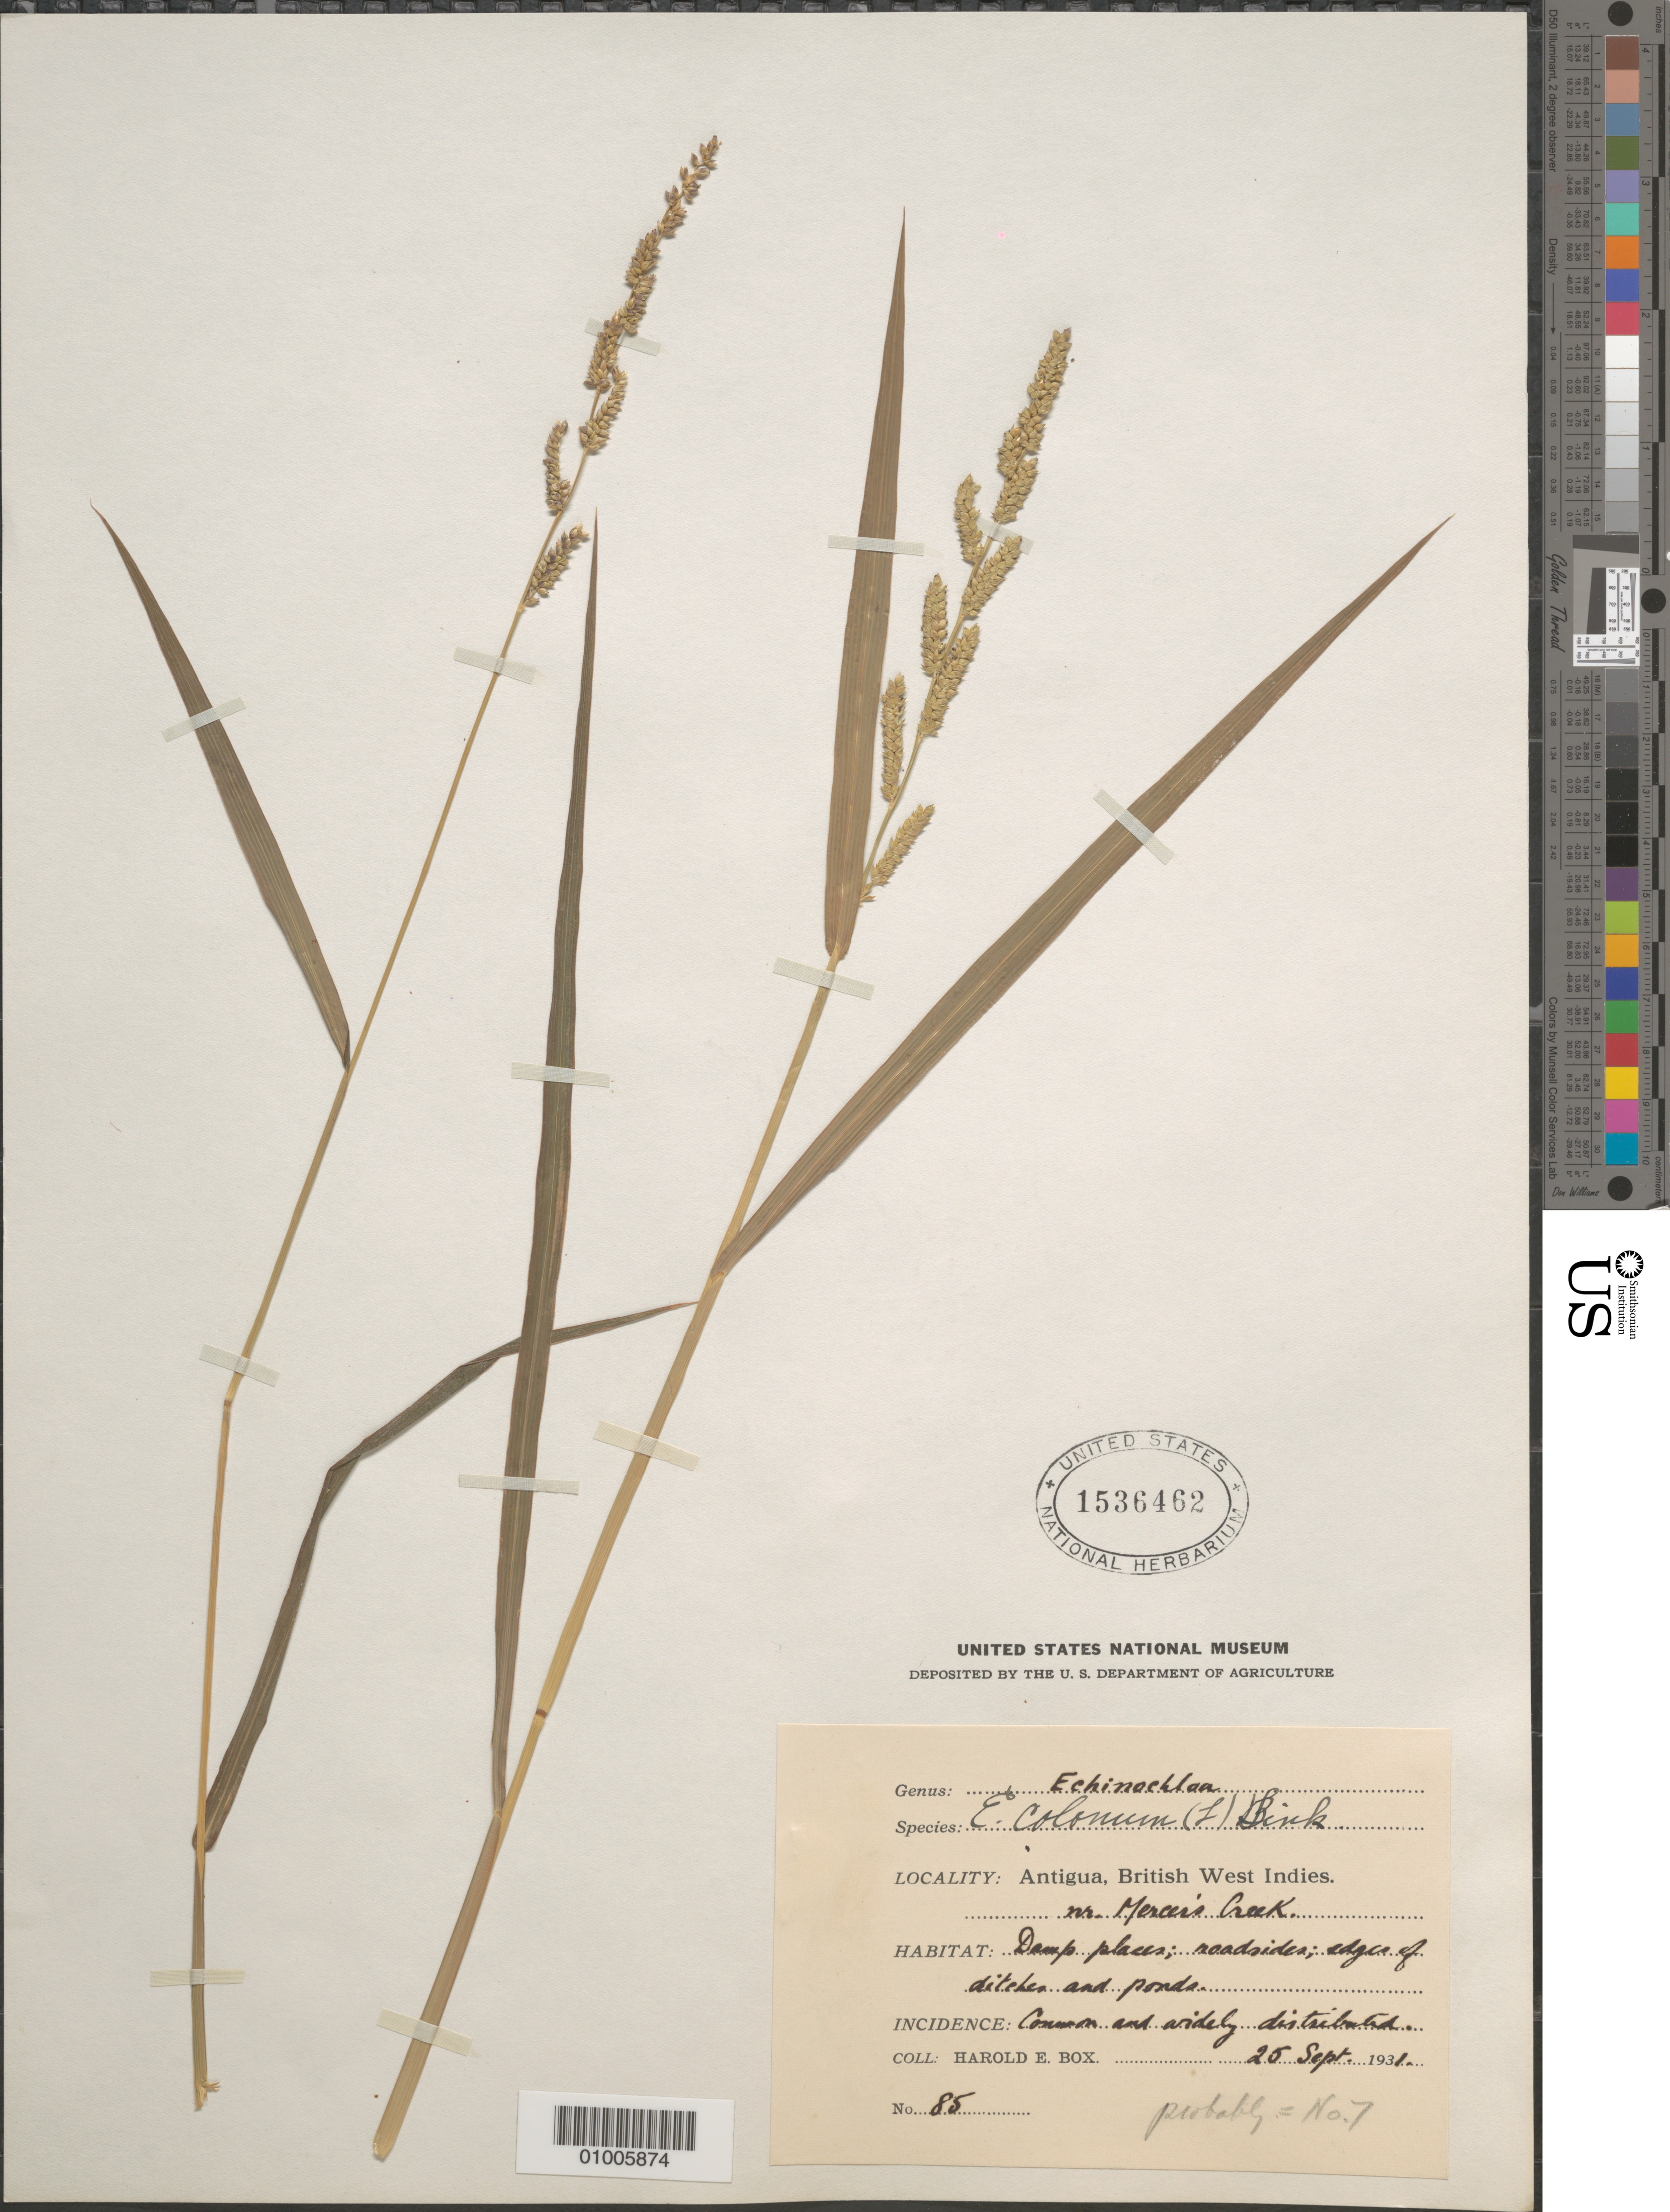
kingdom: Plantae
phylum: Tracheophyta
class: Liliopsida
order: Poales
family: Poaceae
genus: Echinochloa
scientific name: Echinochloa colona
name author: (L.) Link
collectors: H. E. Box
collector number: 85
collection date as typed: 25 Sep 1931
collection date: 1931-09-25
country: Antigua and Barbuda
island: Antigua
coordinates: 0 N, 0 E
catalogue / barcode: US 1536462